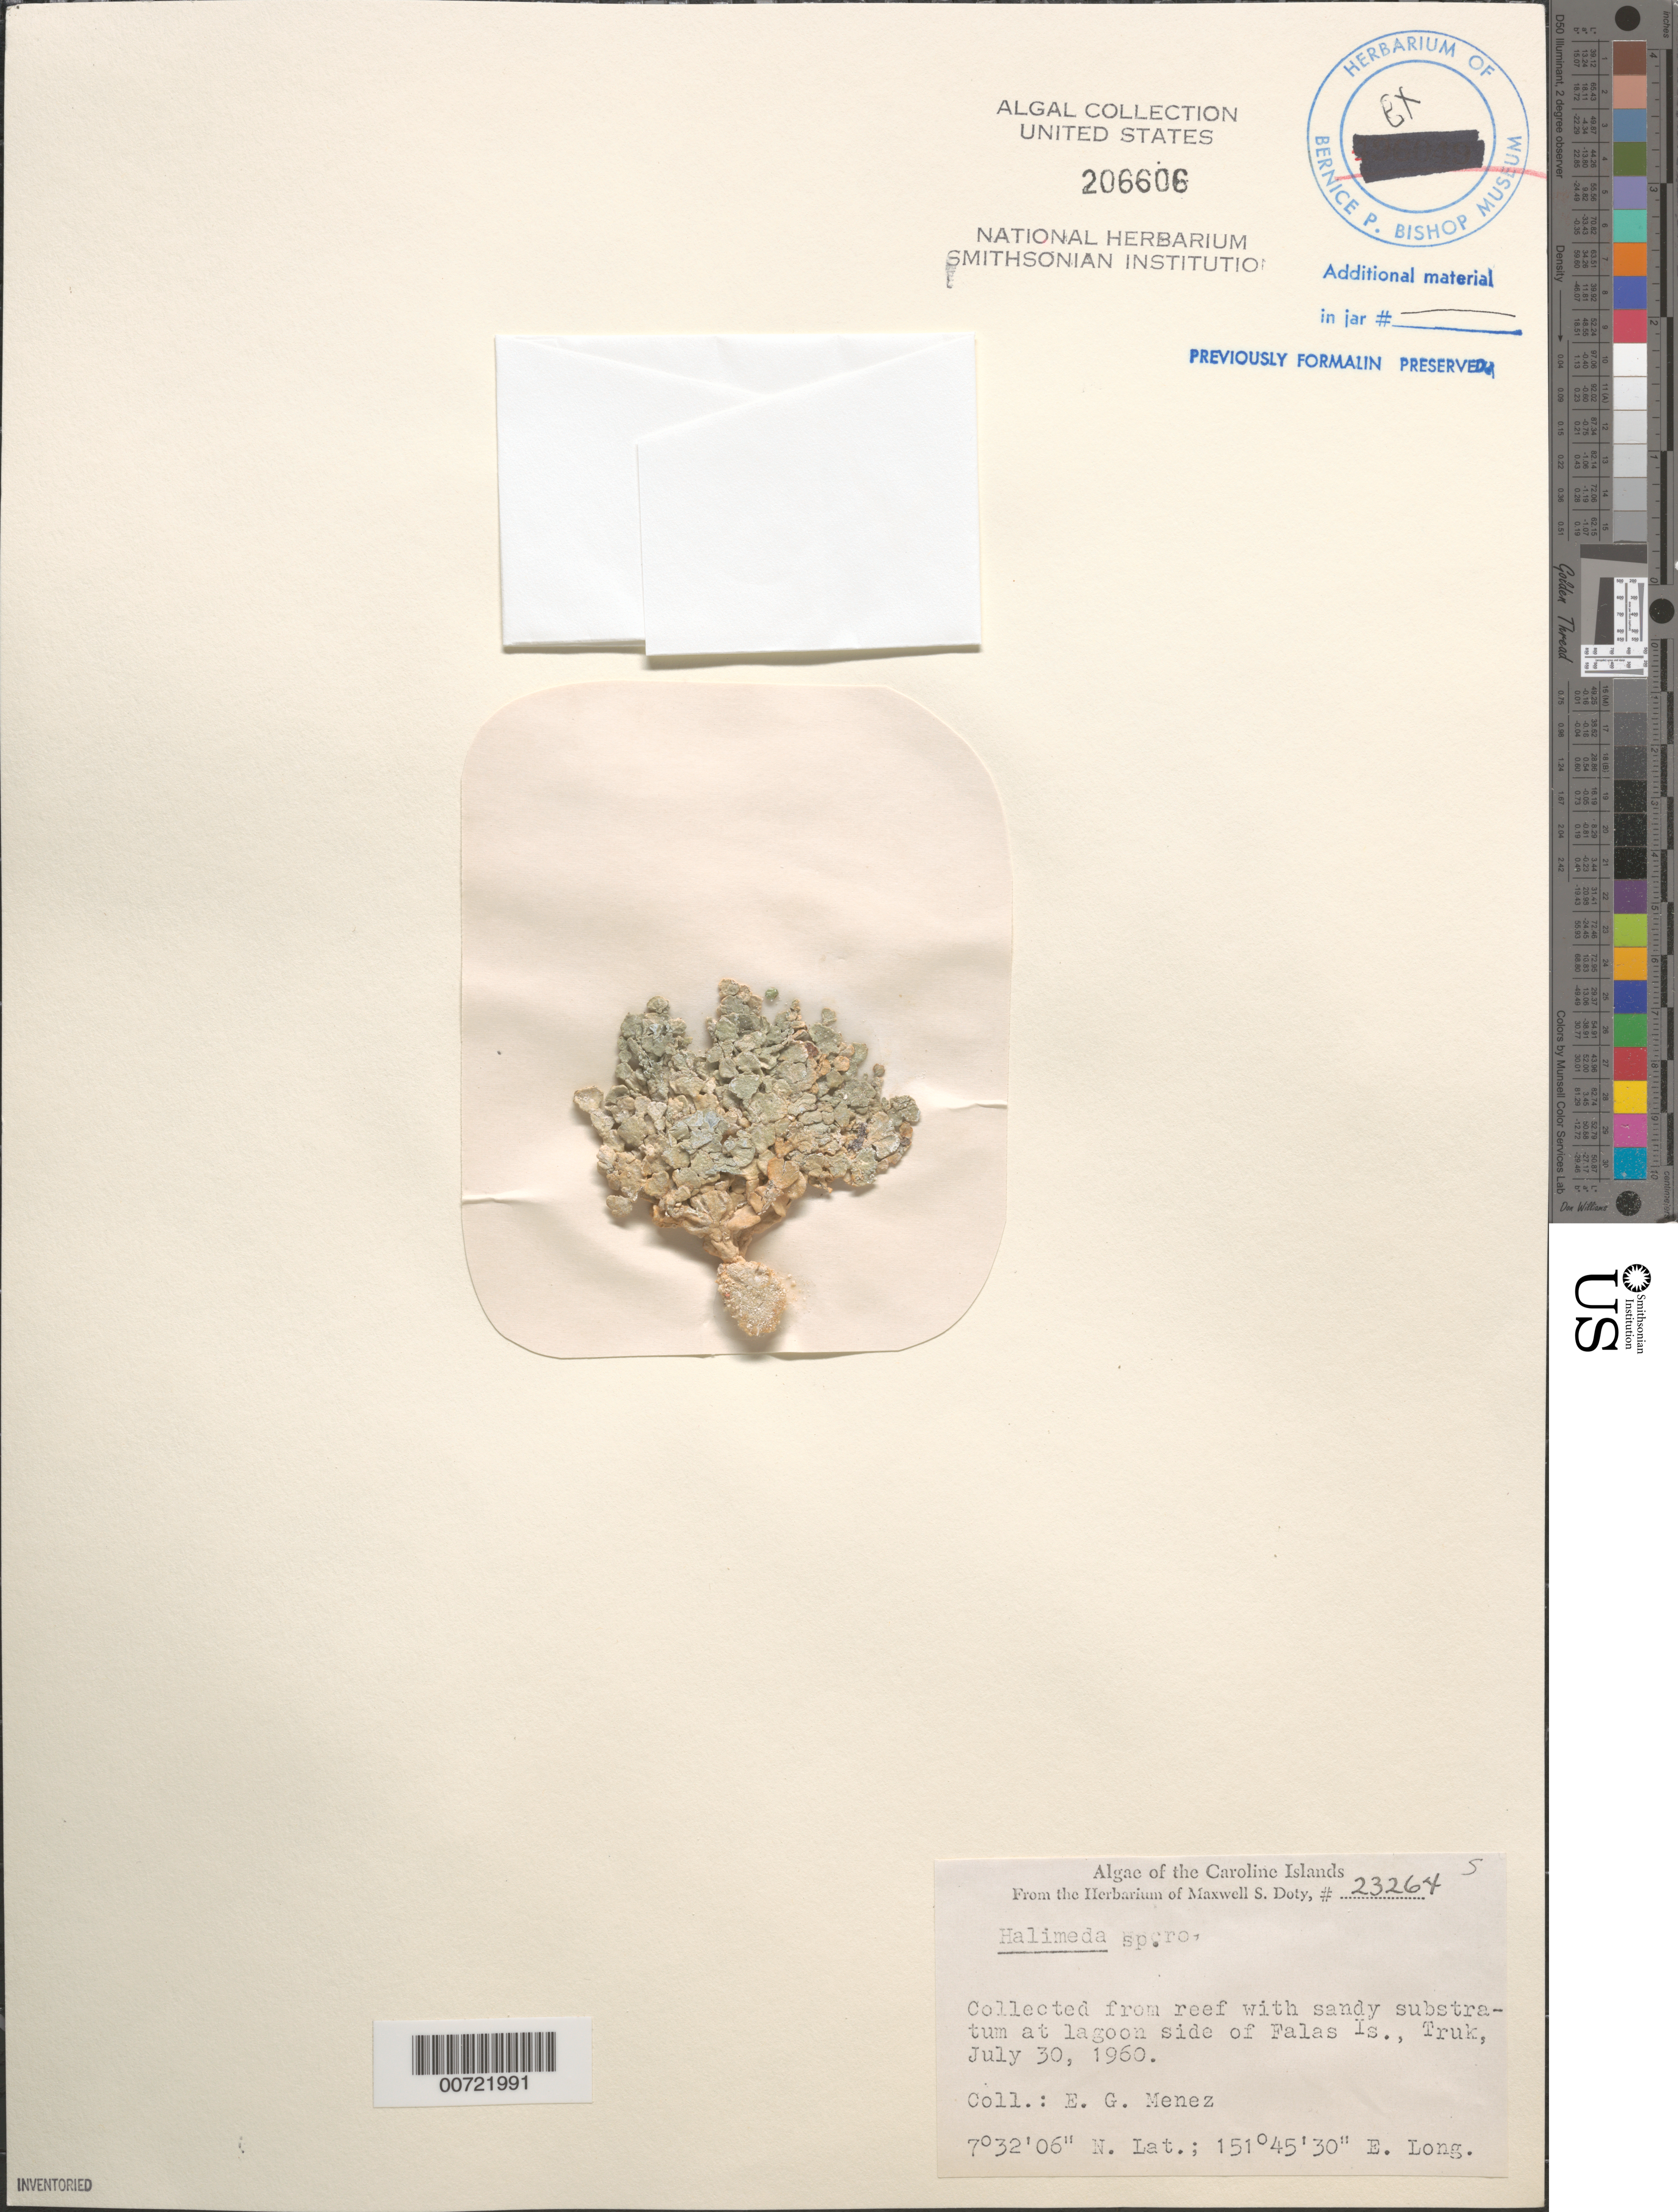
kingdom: Plantae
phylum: Chlorophyta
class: Ulvophyceae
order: Bryopsidales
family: Halimedaceae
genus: Halimeda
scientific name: Halimeda sp.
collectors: Meñez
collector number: MSD 23264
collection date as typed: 30 Jul 1960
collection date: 1960-07-30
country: Micronesia, Federated States of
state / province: Truk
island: Falas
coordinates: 7 32' 06" N, 151 45' 30" E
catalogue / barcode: US 206606